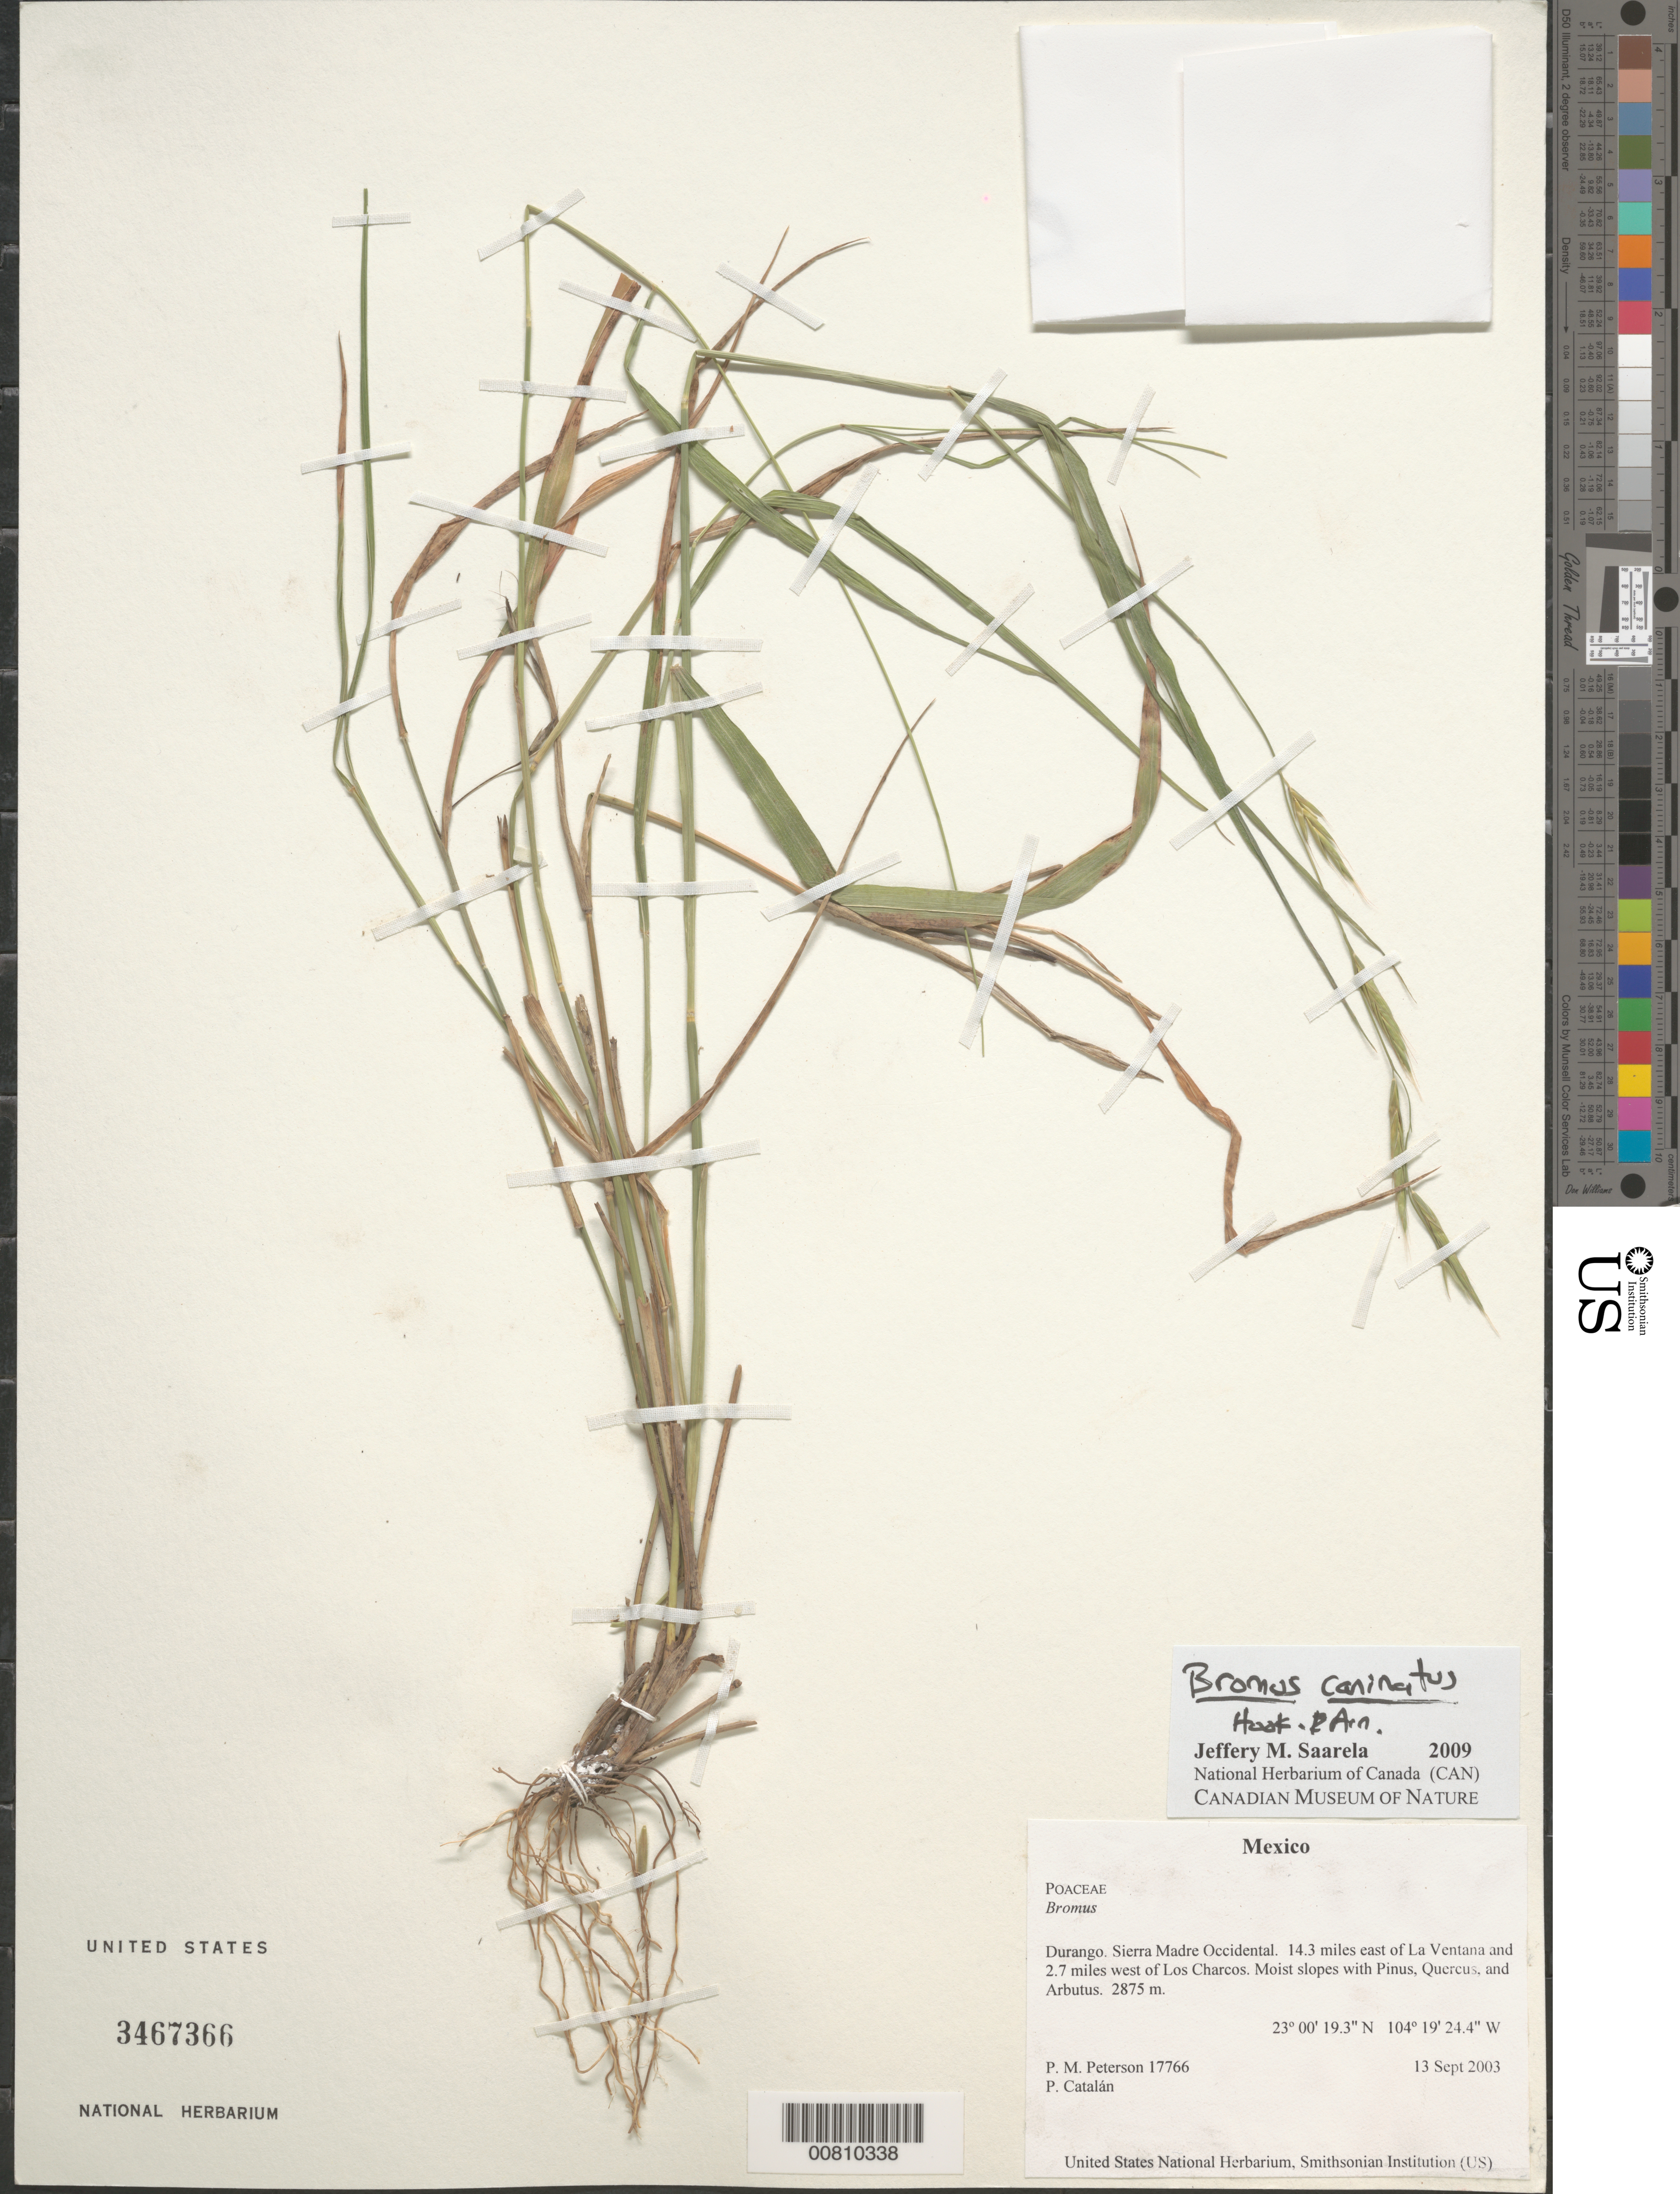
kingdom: Plantae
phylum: Tracheophyta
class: Liliopsida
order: Poales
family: Poaceae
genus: Bromus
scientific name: Bromus carinatus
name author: Hook. & Arn.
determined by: Saarela, J. M., (CAN), Canadian Museum of Nature (CANADA)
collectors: P. M. Peterson & F. Sánchez Alvarado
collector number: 17766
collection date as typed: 13 Sep 2003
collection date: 2003-09-13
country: Mexico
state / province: Durango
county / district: Sierra Madre Occidental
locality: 14.3 miles east of La Ventana and 2.7 miles west of Los Charcos. Moist slopes with Pinus, Quercus, and Arbutus.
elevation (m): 2875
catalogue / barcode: US 3467366